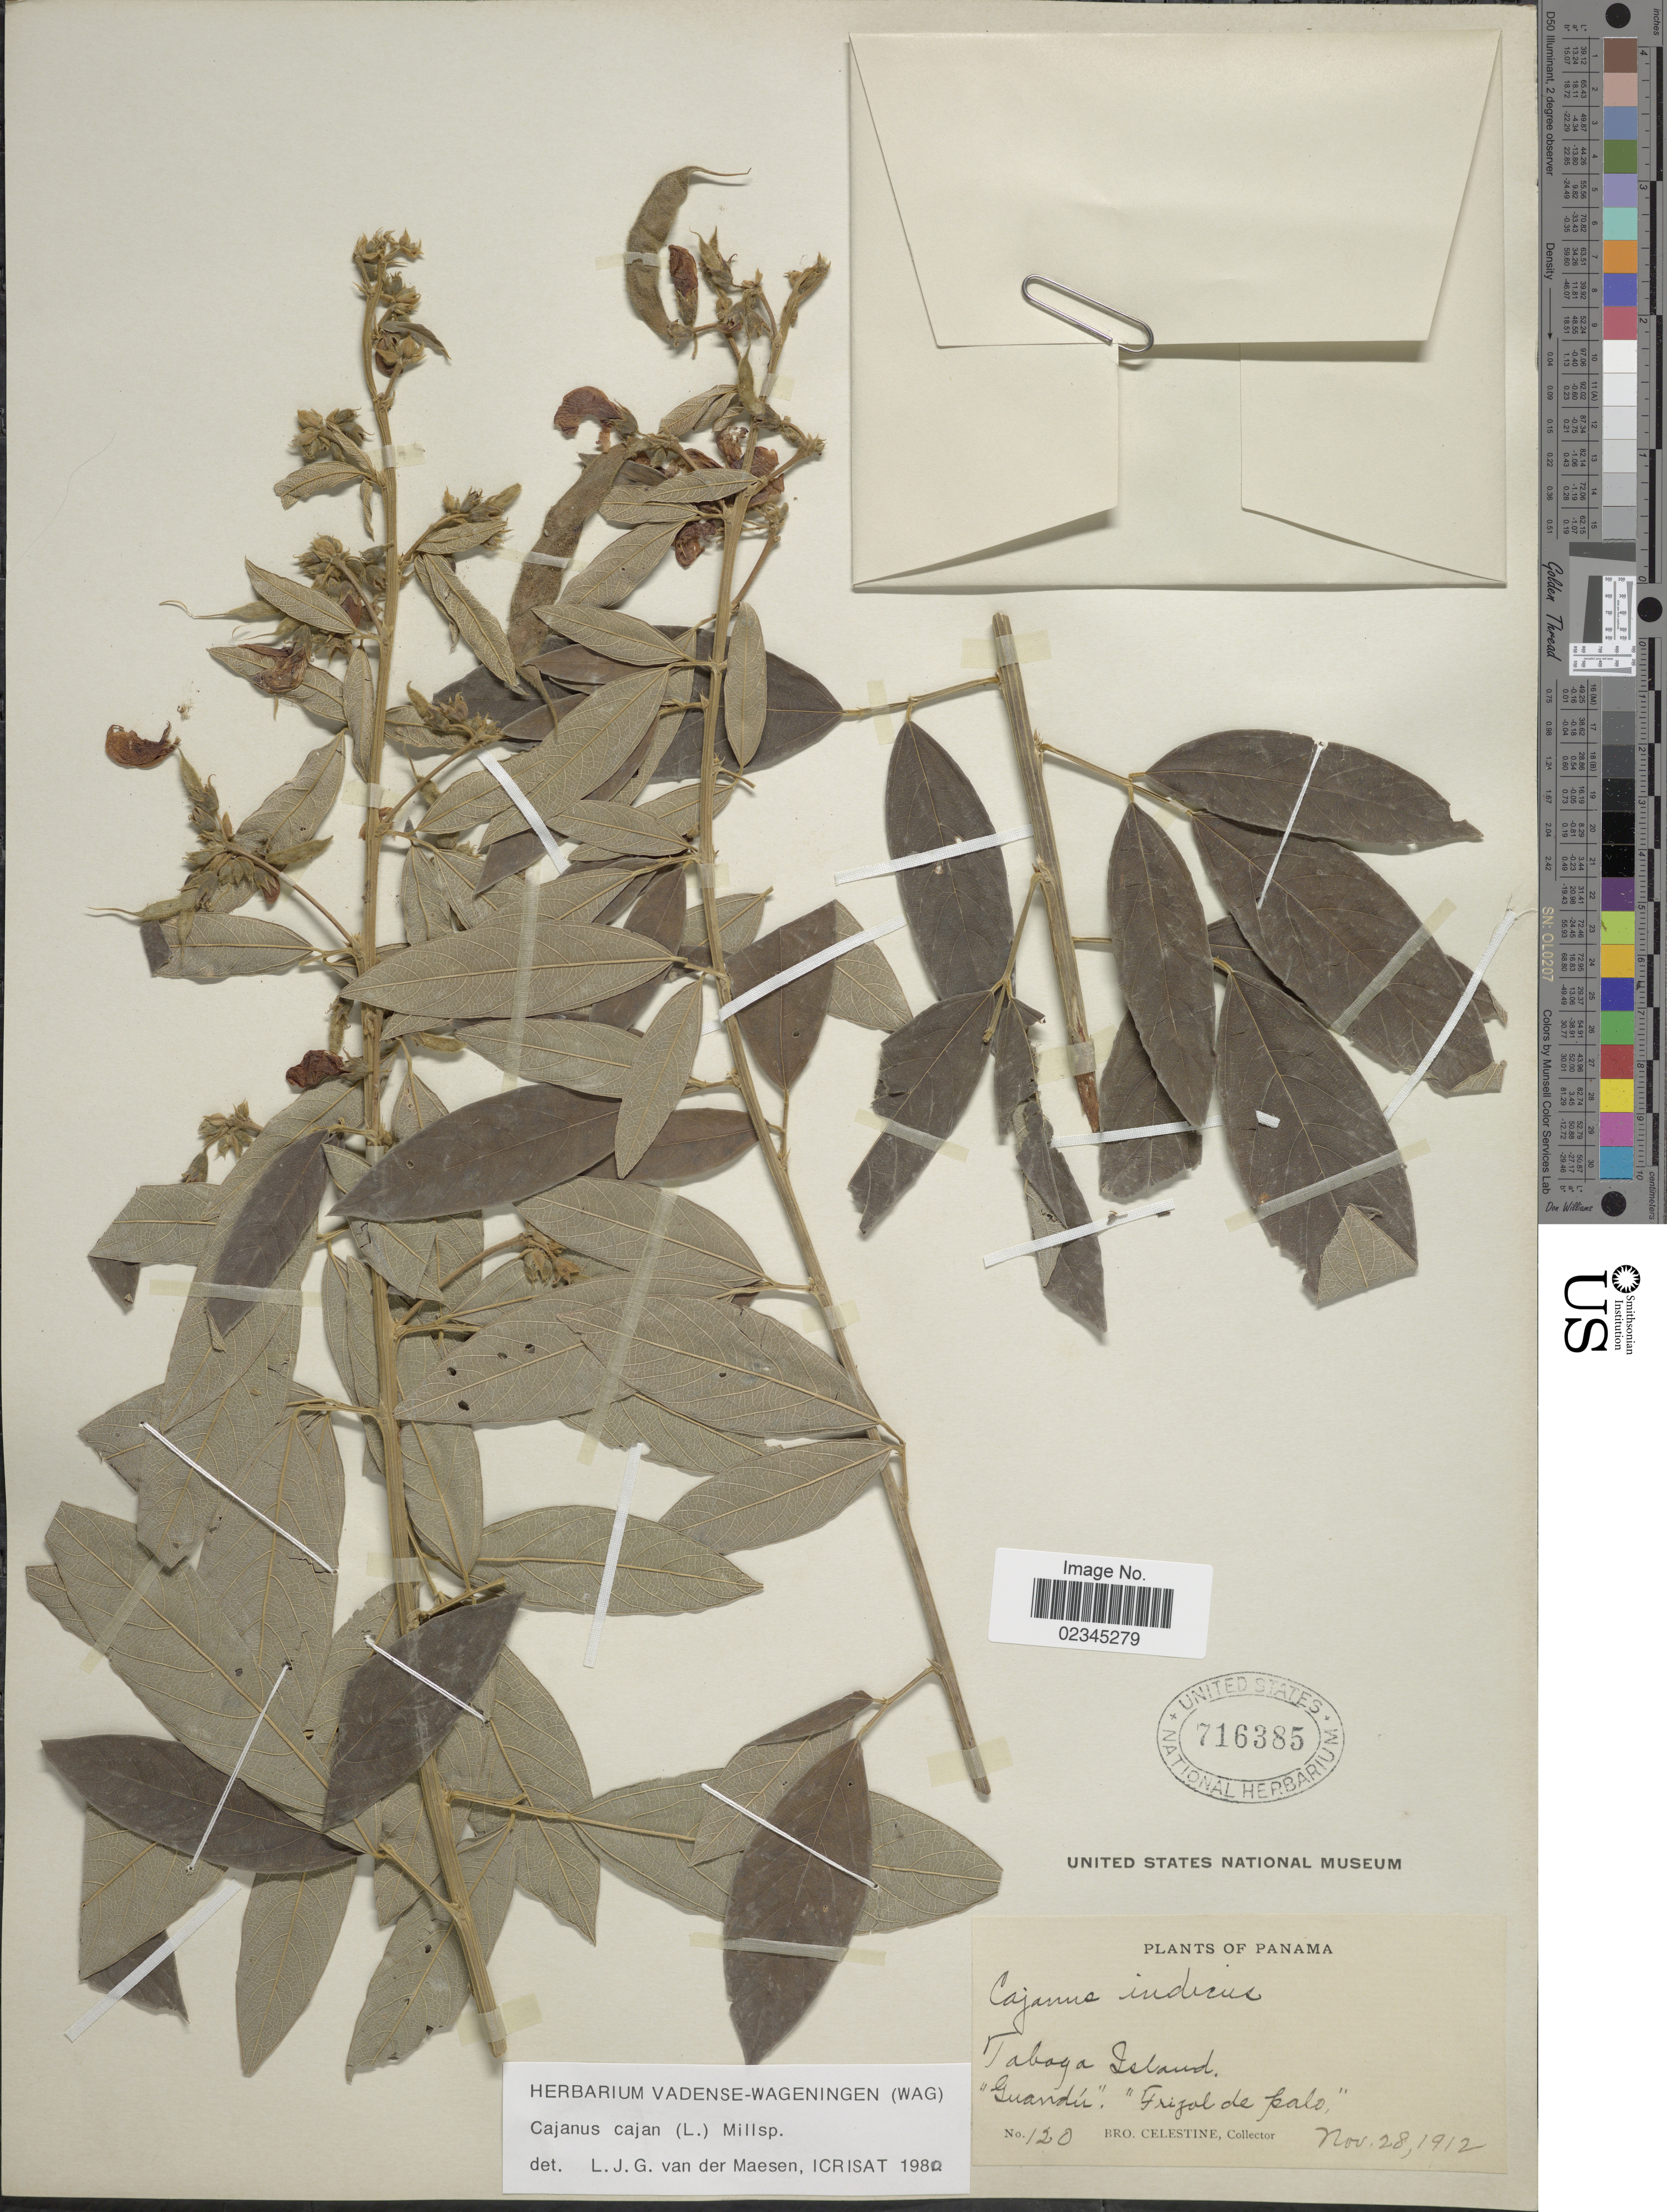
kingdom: Plantae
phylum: Tracheophyta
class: Magnoliopsida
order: Fabales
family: Fabaceae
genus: Cajanus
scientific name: Cajanus cajan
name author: (L.) Huth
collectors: B. Celestine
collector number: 120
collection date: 1912-11-28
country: Panama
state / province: Panamá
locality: Taboga Island [unsure placement]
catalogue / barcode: US 716385